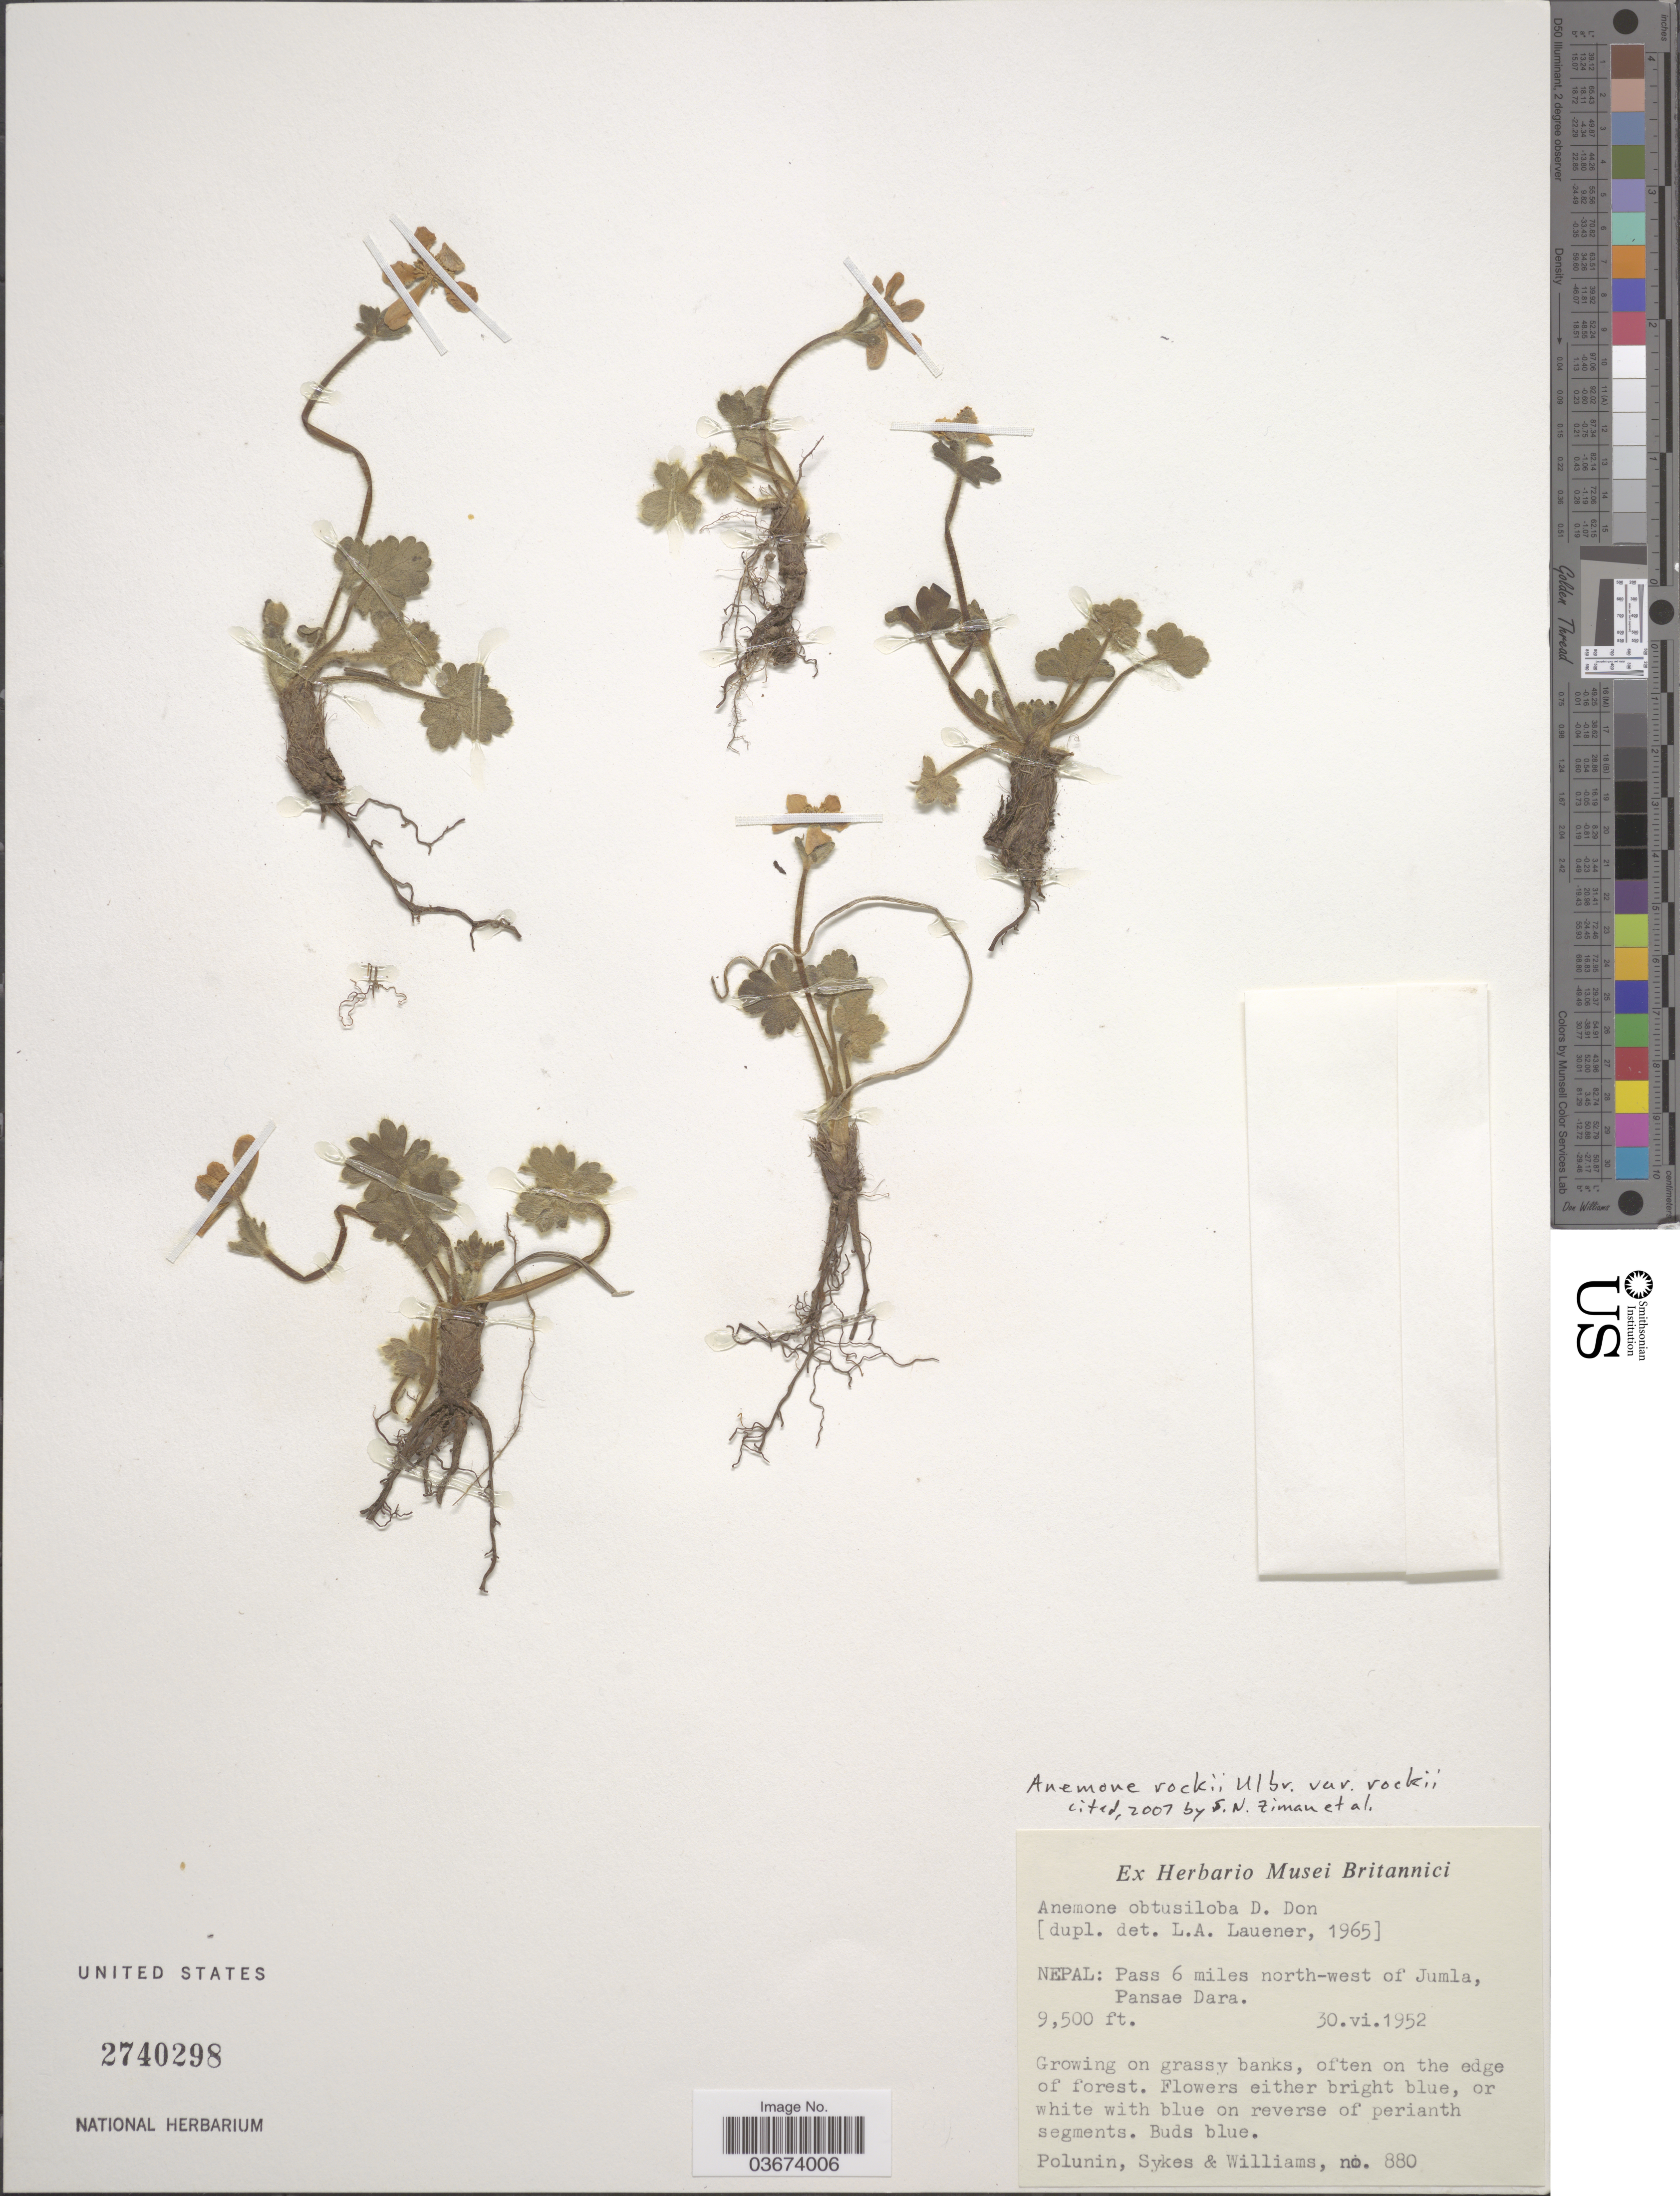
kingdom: Plantae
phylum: Tracheophyta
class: Magnoliopsida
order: Ranunculales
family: Ranunculaceae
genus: Anemone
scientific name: Anemone rockii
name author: Ulbr.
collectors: Polunin, Sykes, -- & -- Williams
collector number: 880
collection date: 1952-06-30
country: Nepal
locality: Pass 6 miles north-west of Jumla, Pansae Dara.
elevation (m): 2896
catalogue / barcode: US 2740298